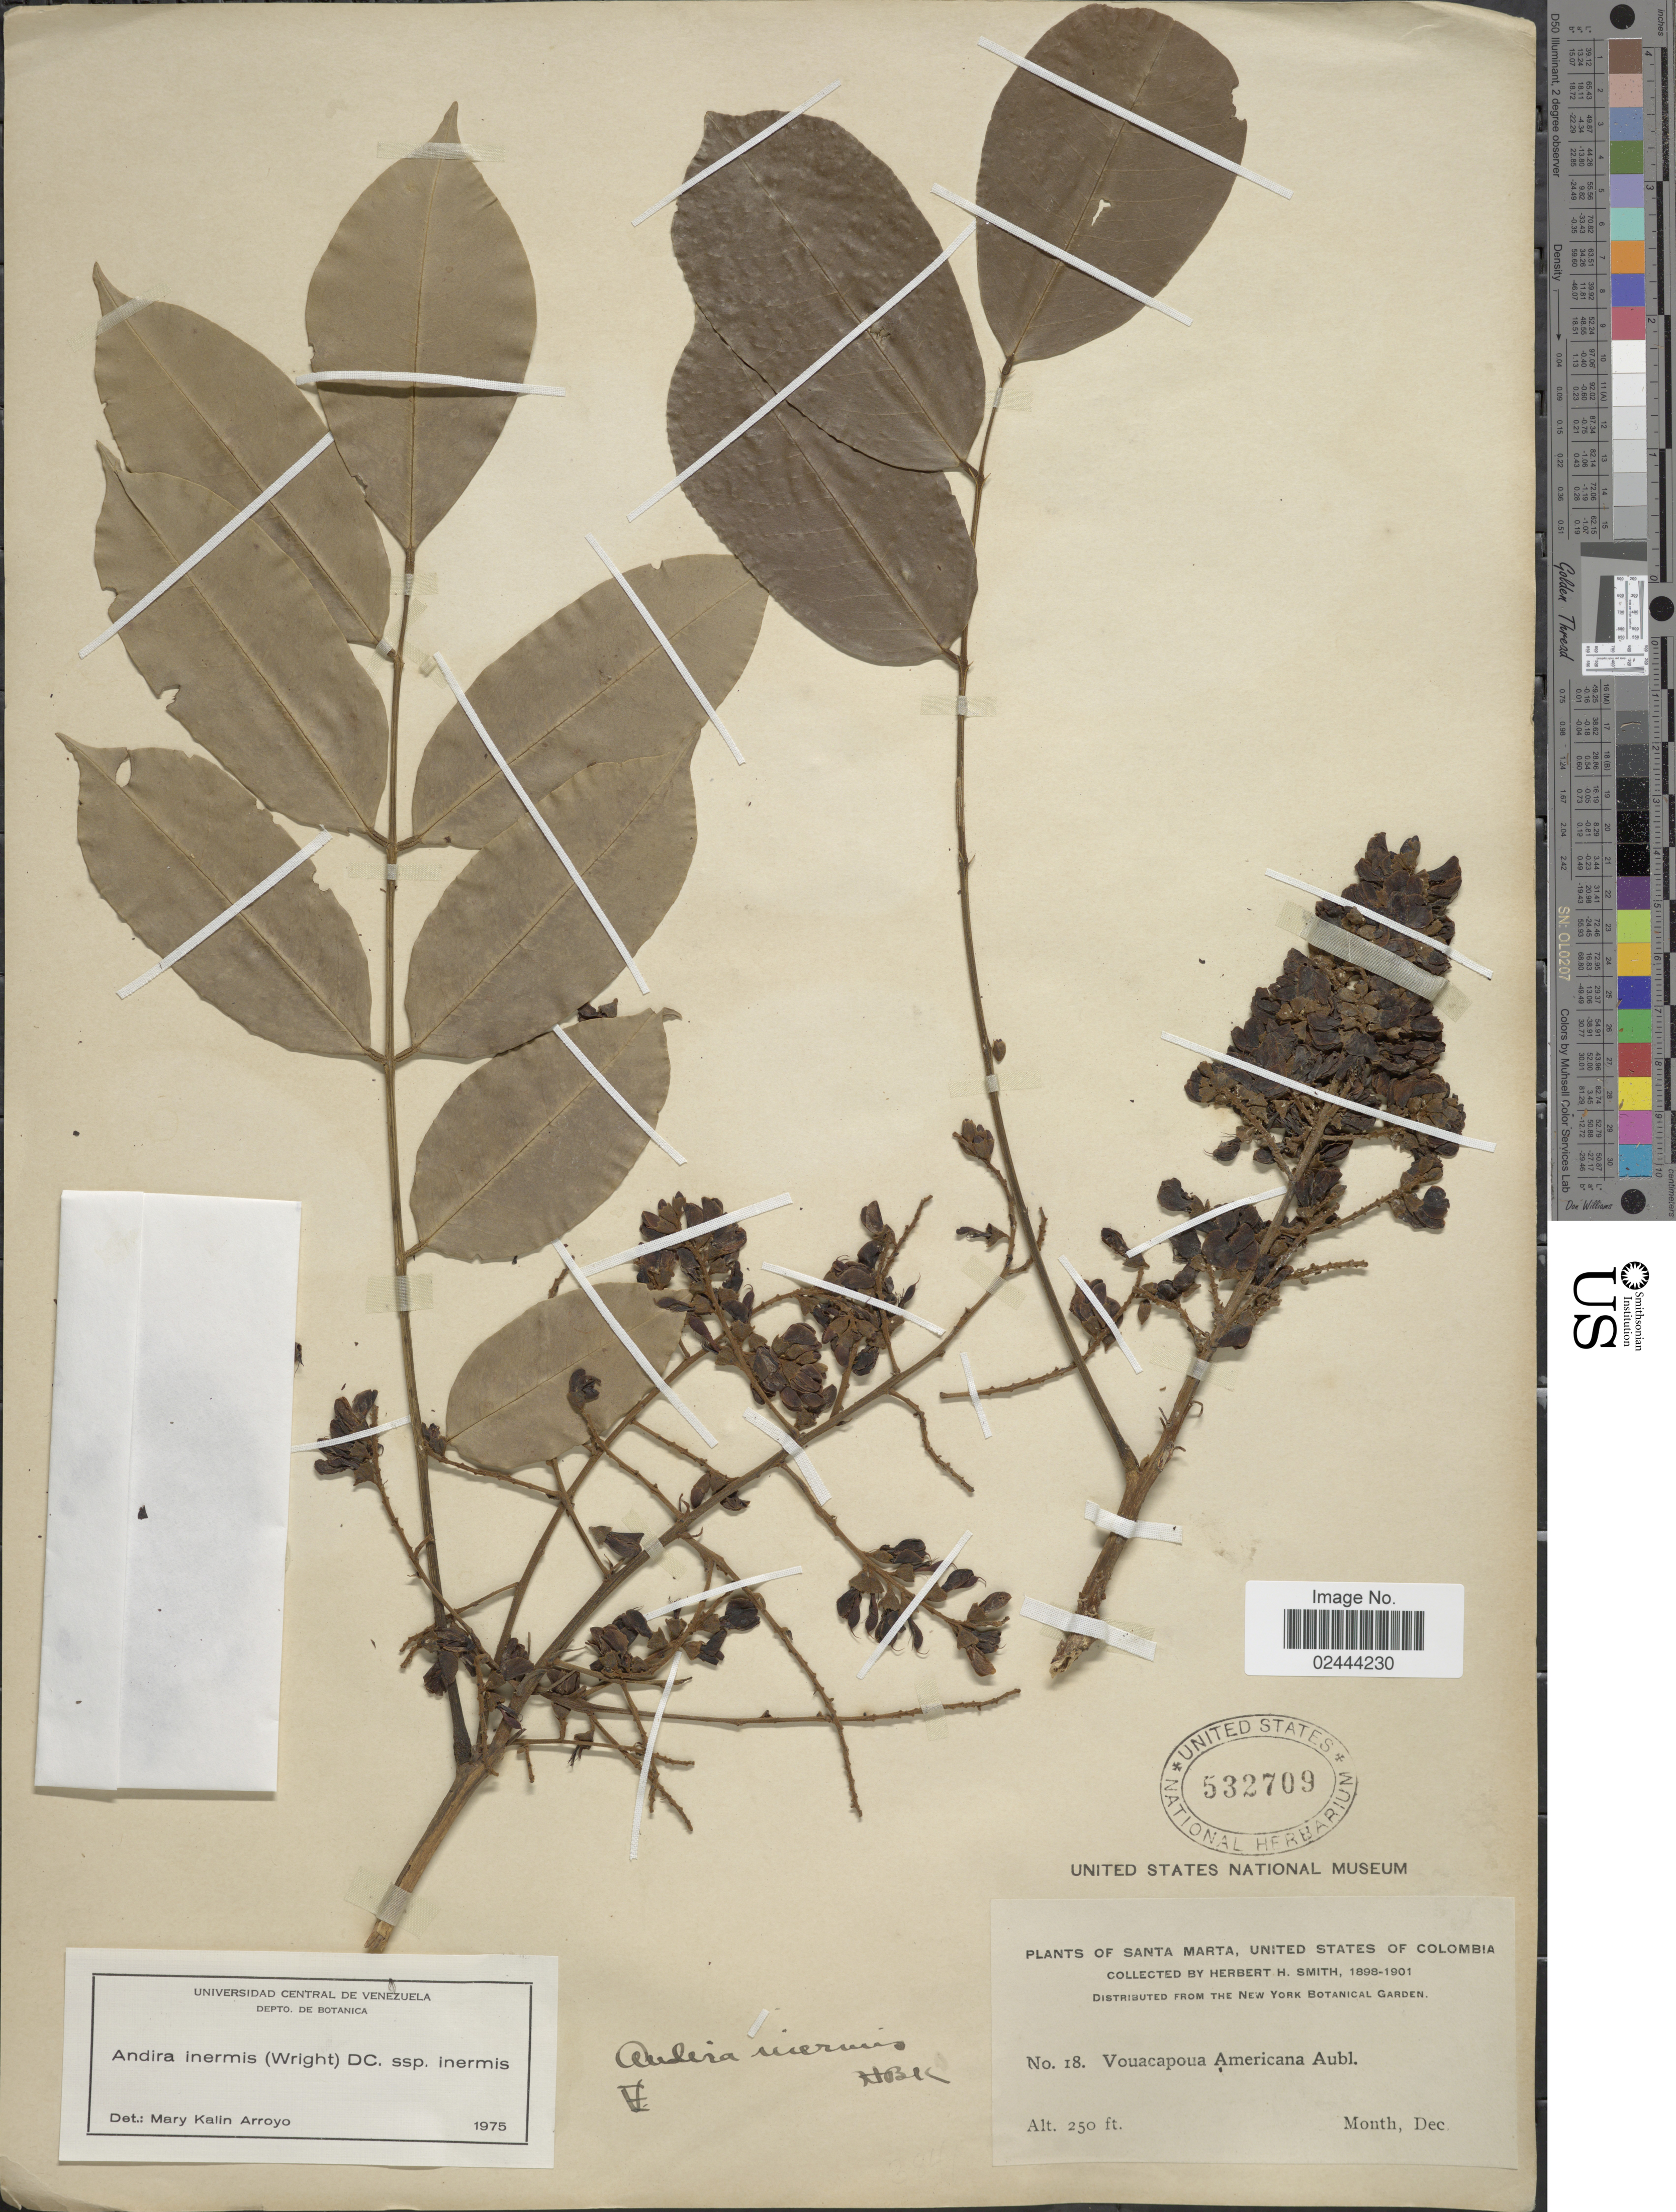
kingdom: Plantae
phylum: Tracheophyta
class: Magnoliopsida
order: Fabales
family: Fabaceae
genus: Andira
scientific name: Andira inermis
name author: (W. Wright) Kunth ex DC.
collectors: Herbert H. Smith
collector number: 18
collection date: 1898-12/1901-12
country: Colombia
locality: Santa Marta, United States of Colombia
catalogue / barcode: US 532709